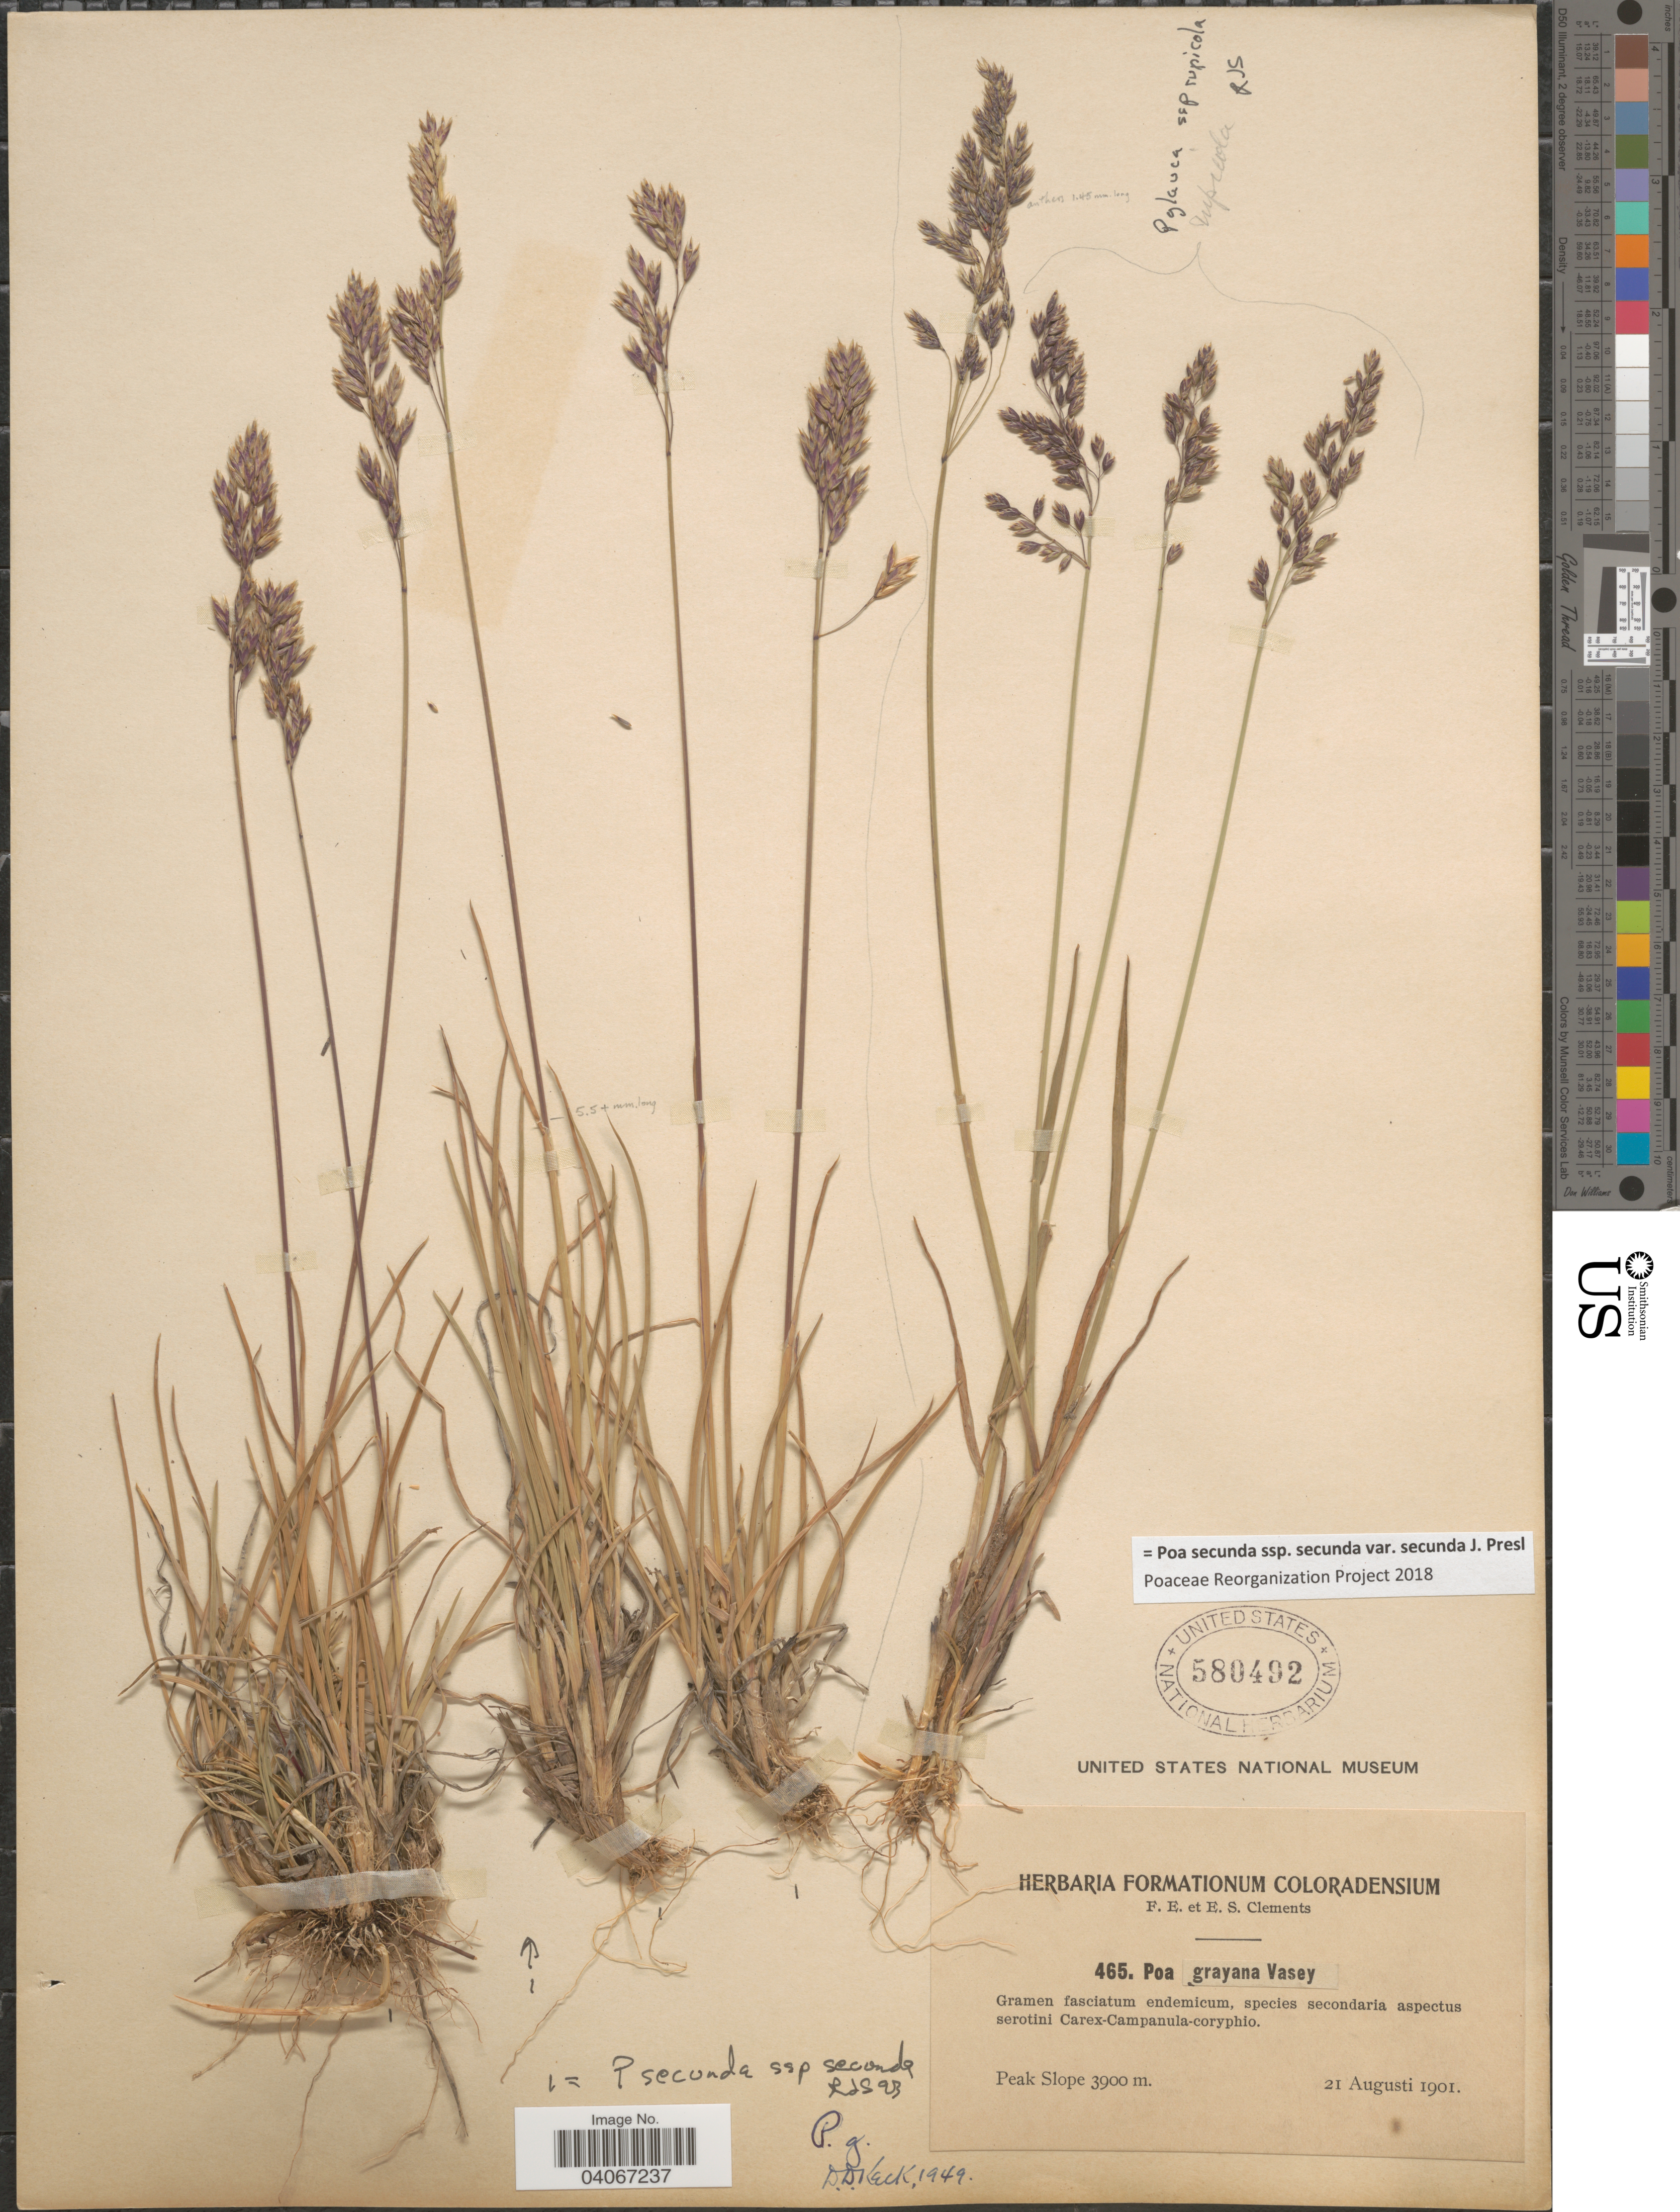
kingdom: Plantae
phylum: Tracheophyta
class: Liliopsida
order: Poales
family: Poaceae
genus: Poa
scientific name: Poa secunda subsp. secunda var. secunda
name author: J. Presl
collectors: F. E. Clements & E. S. Clements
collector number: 465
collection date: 1901-08-21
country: United States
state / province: Colorado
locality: Peak Slope.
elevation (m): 3900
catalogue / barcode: US 580492